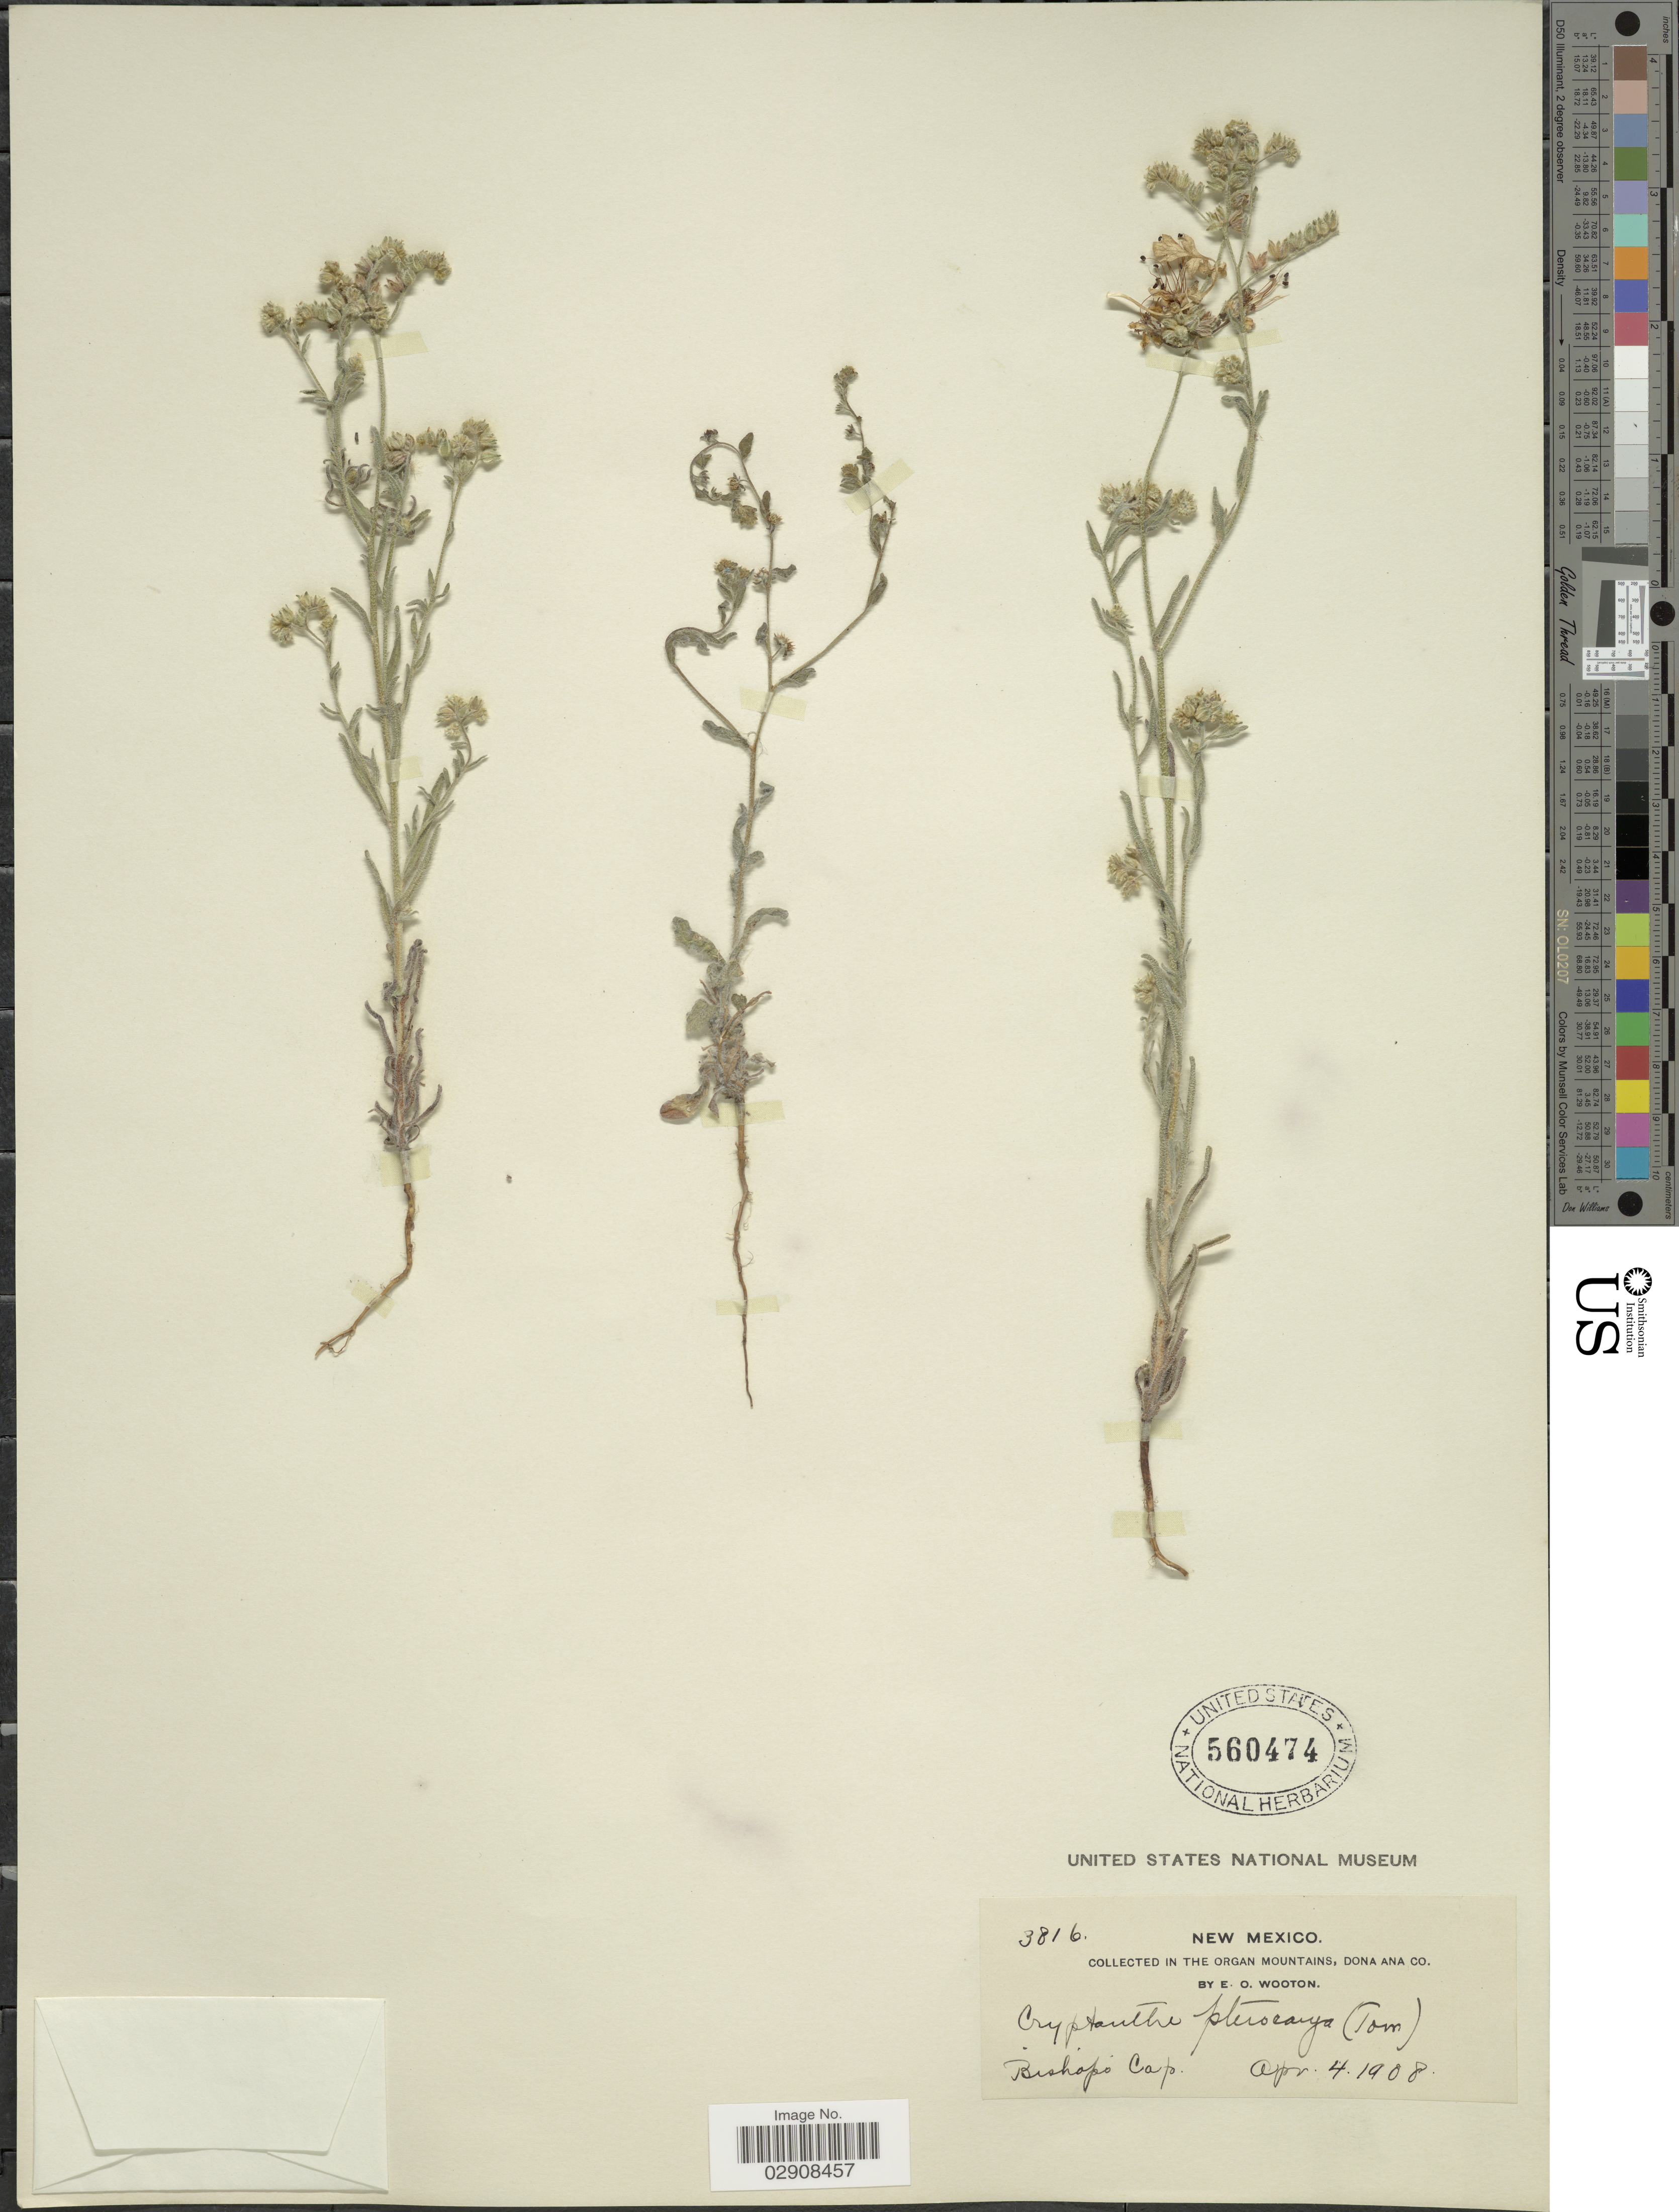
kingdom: Plantae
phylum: Tracheophyta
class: Magnoliopsida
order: Boraginales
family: Boraginaceae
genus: Cryptantha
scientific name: Cryptantha pterocarya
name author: (Torr.) Greene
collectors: E. O. Wooton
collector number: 3816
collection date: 1908-04-04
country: United States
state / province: New Mexico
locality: In the Organ Mountains, Dona Ana Co. Bishop's Cap.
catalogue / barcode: US 560474